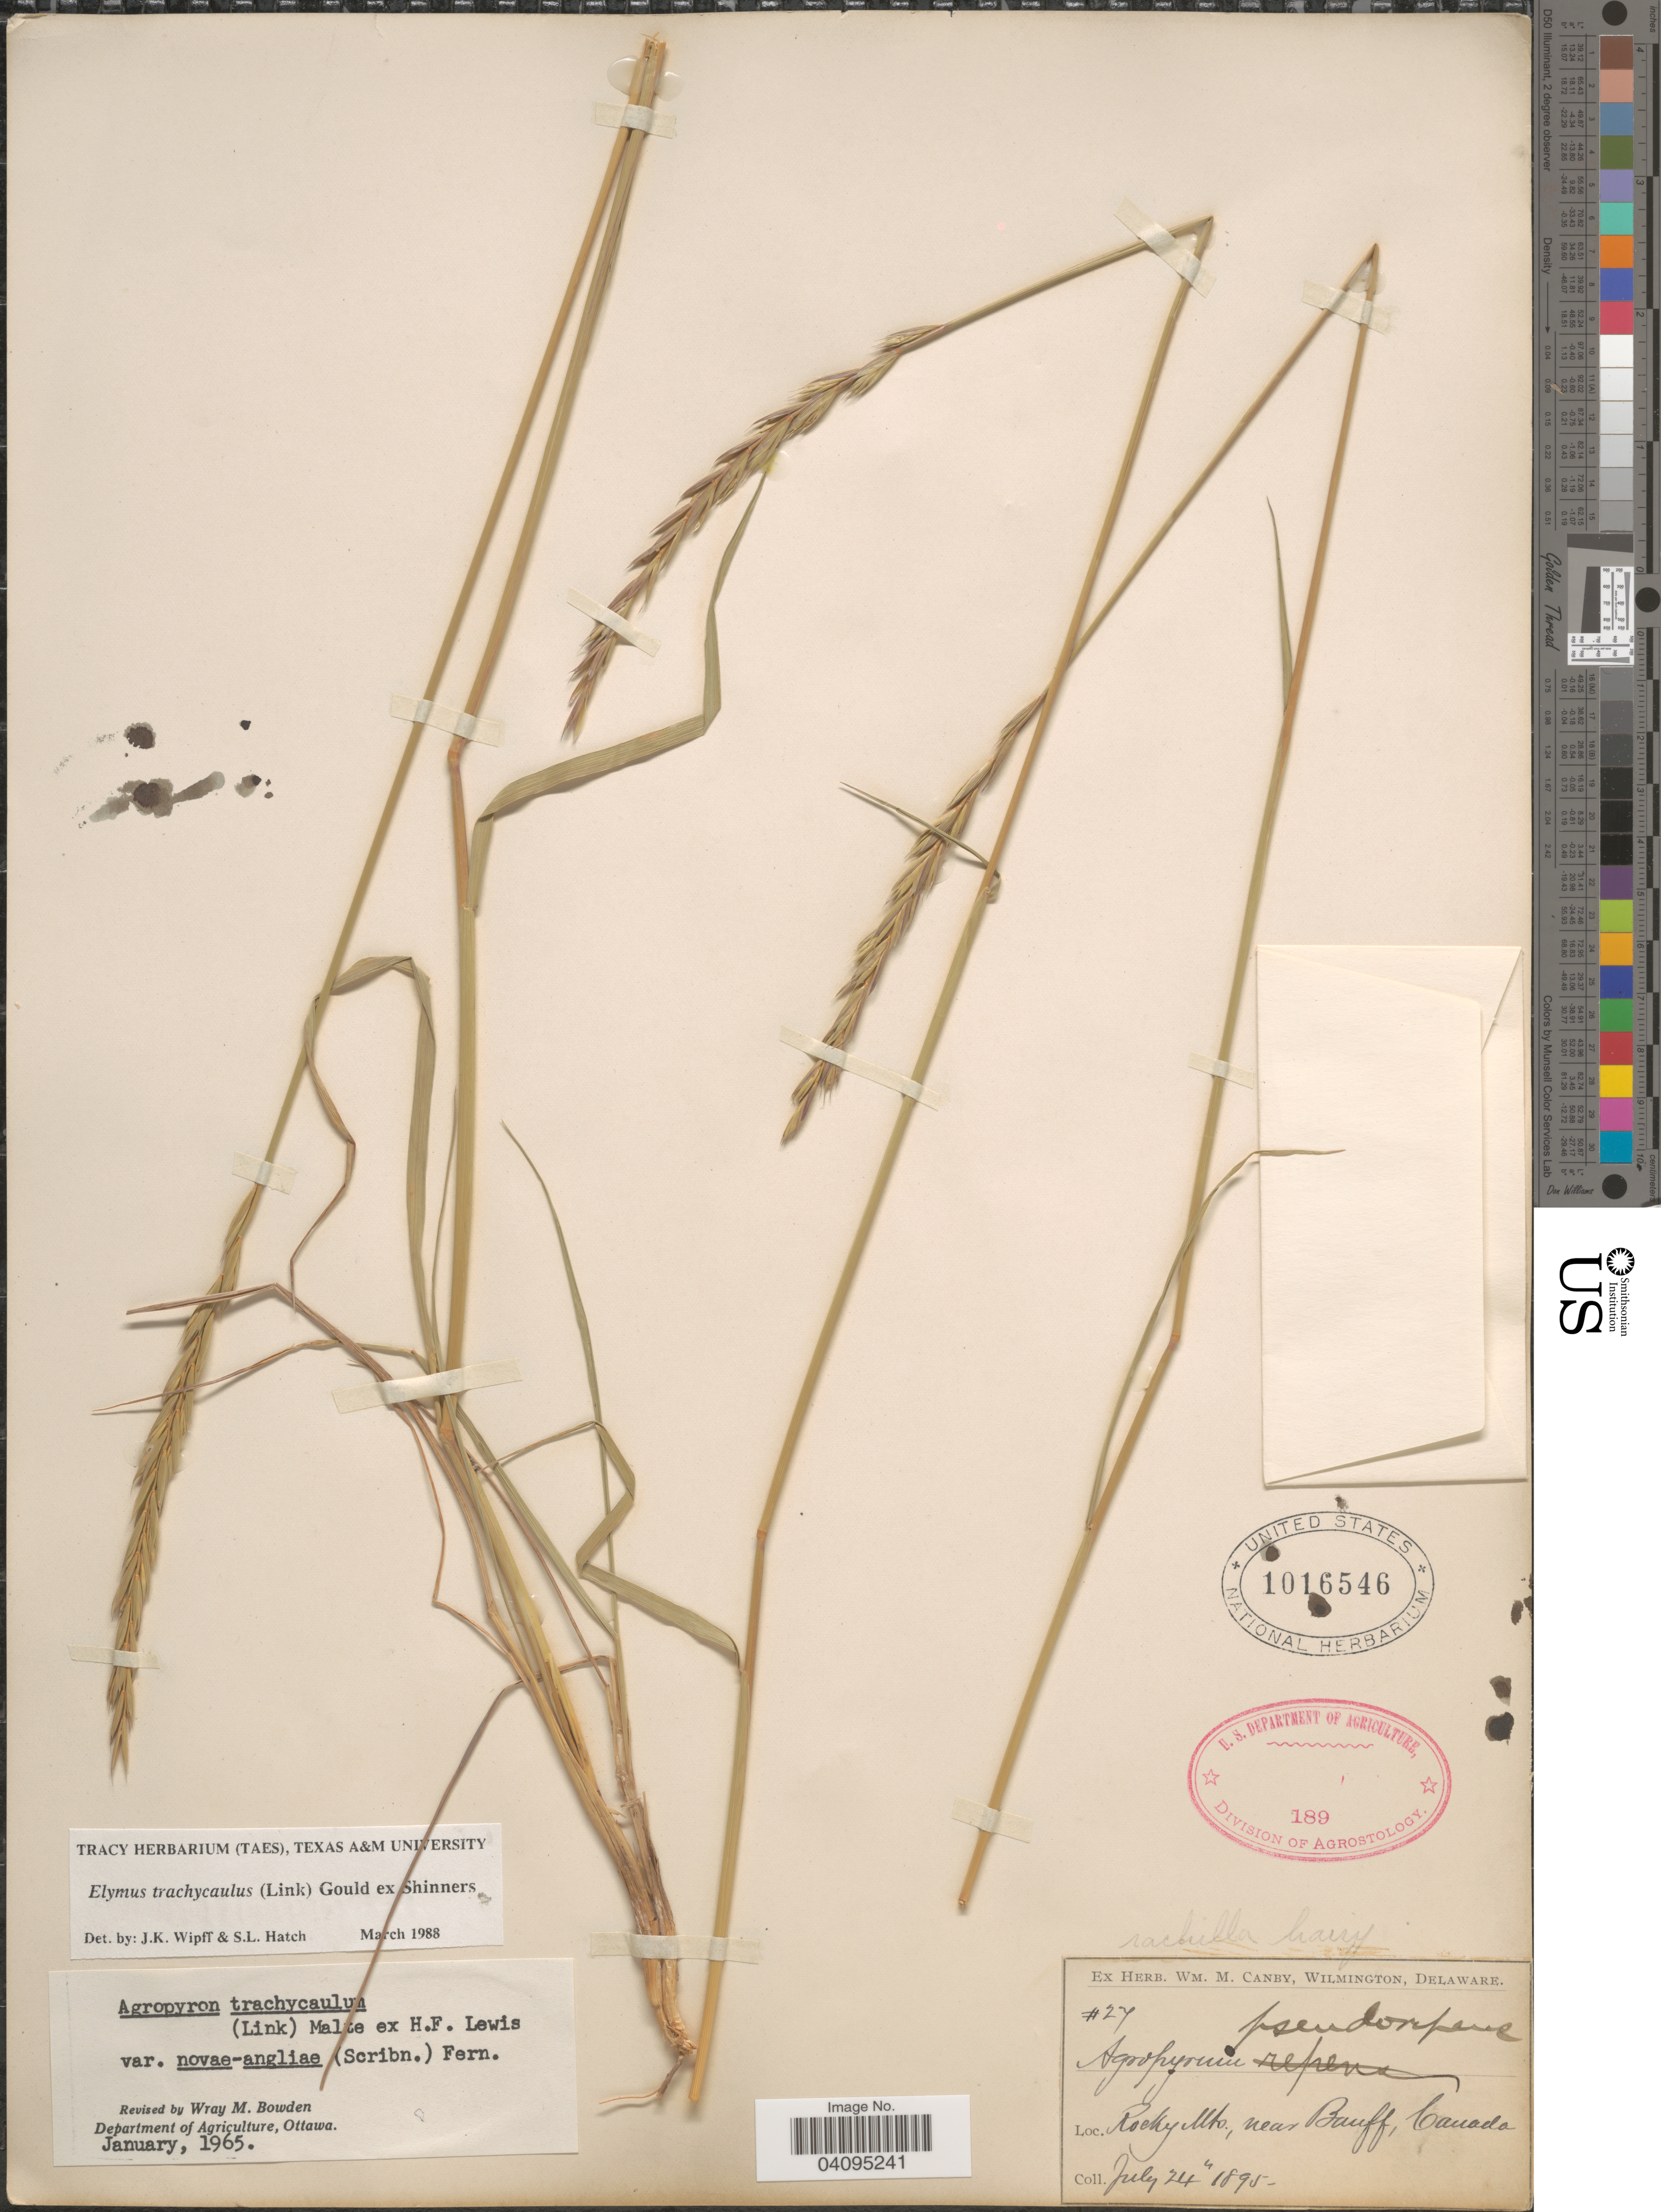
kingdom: Plantae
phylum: Tracheophyta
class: Liliopsida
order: Poales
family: Poaceae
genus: Elymus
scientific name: Elymus trachycaulus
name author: (Link) Gould ex Shinners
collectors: ex herb. W.M. Canby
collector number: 27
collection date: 1895-07-24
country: Canada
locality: Rocky Mts., near Bluff.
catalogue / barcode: US 1016546